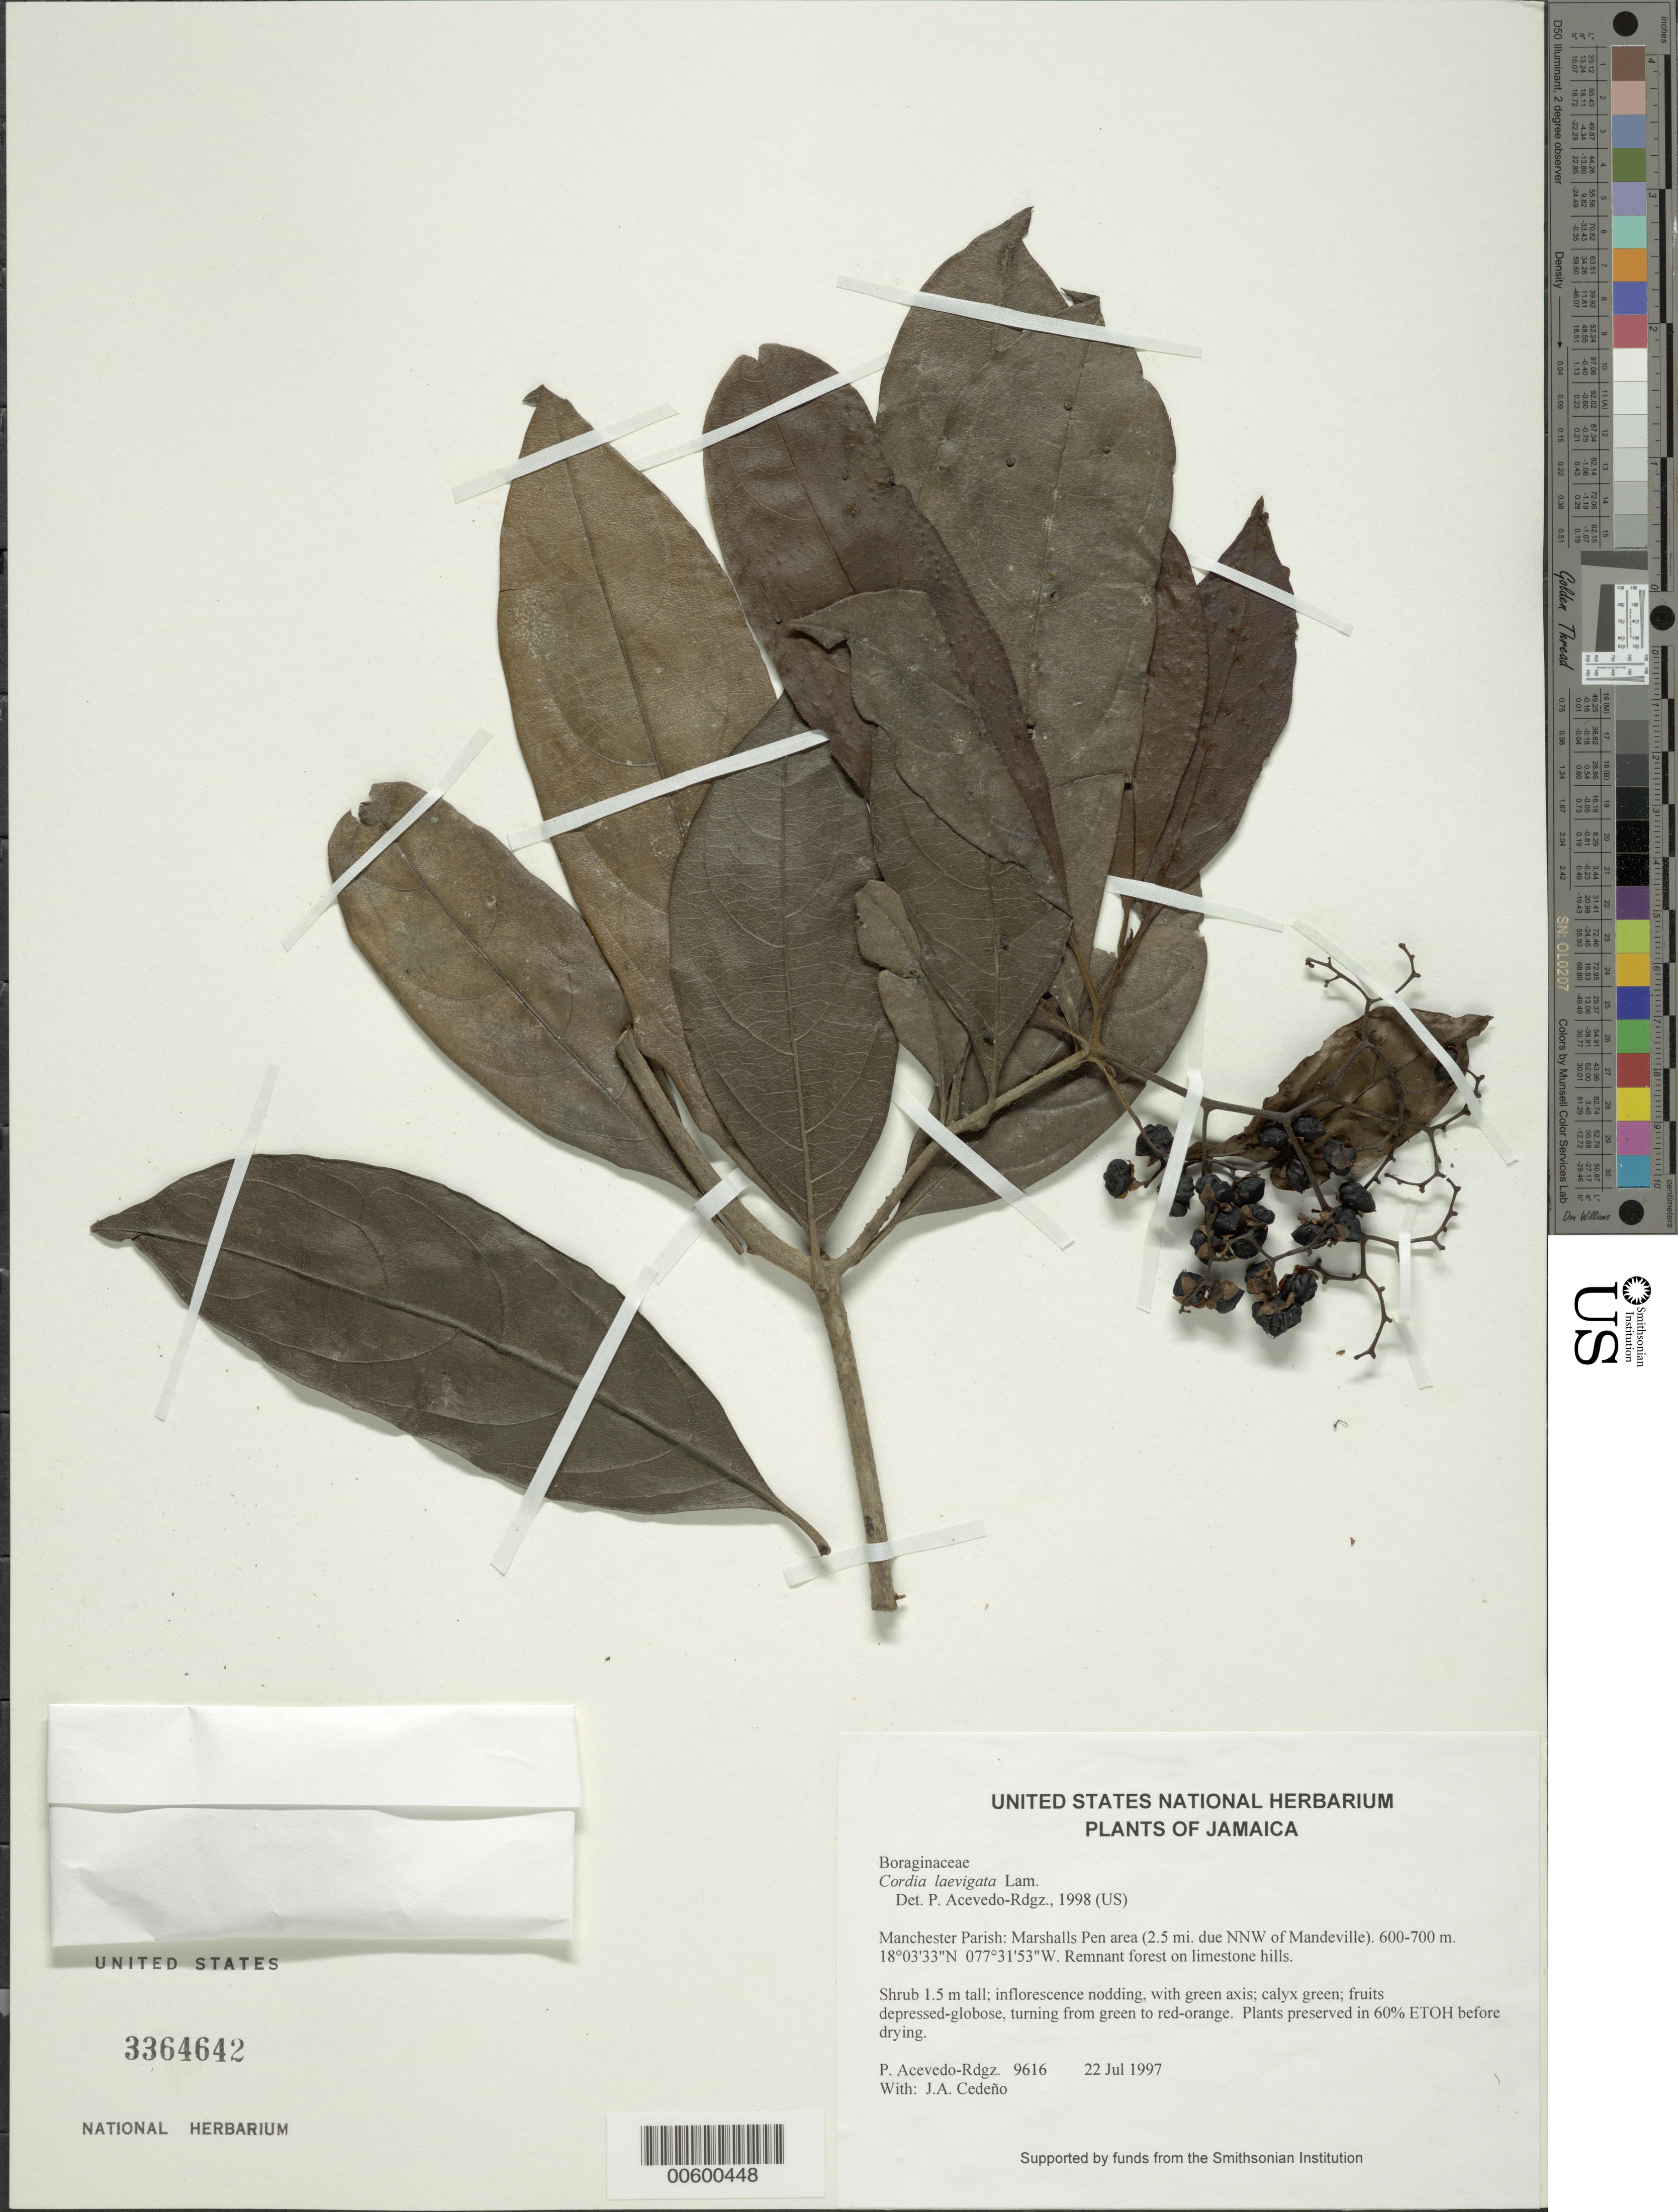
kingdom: Plantae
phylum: Tracheophyta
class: Magnoliopsida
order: Boraginales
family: Cordiaceae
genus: Cordia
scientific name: Cordia laevigata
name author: Lam.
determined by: Acevedo-Rodríguez, P., (BOT), Smithsonian Institution - National Museum of Natural History (UNITED STATES)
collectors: P. Acevedo-Rodr. & J. A. Cedeño M.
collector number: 9616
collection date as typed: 22 Jul 1997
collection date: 1997-07-22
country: Jamaica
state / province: Manchester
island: Jamaica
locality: Manchester Parish: Marshalls Pen area (2.5 mi. due NNW of Mandeville).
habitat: Remnant forest on limestone hills.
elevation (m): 600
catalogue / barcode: US 3364642